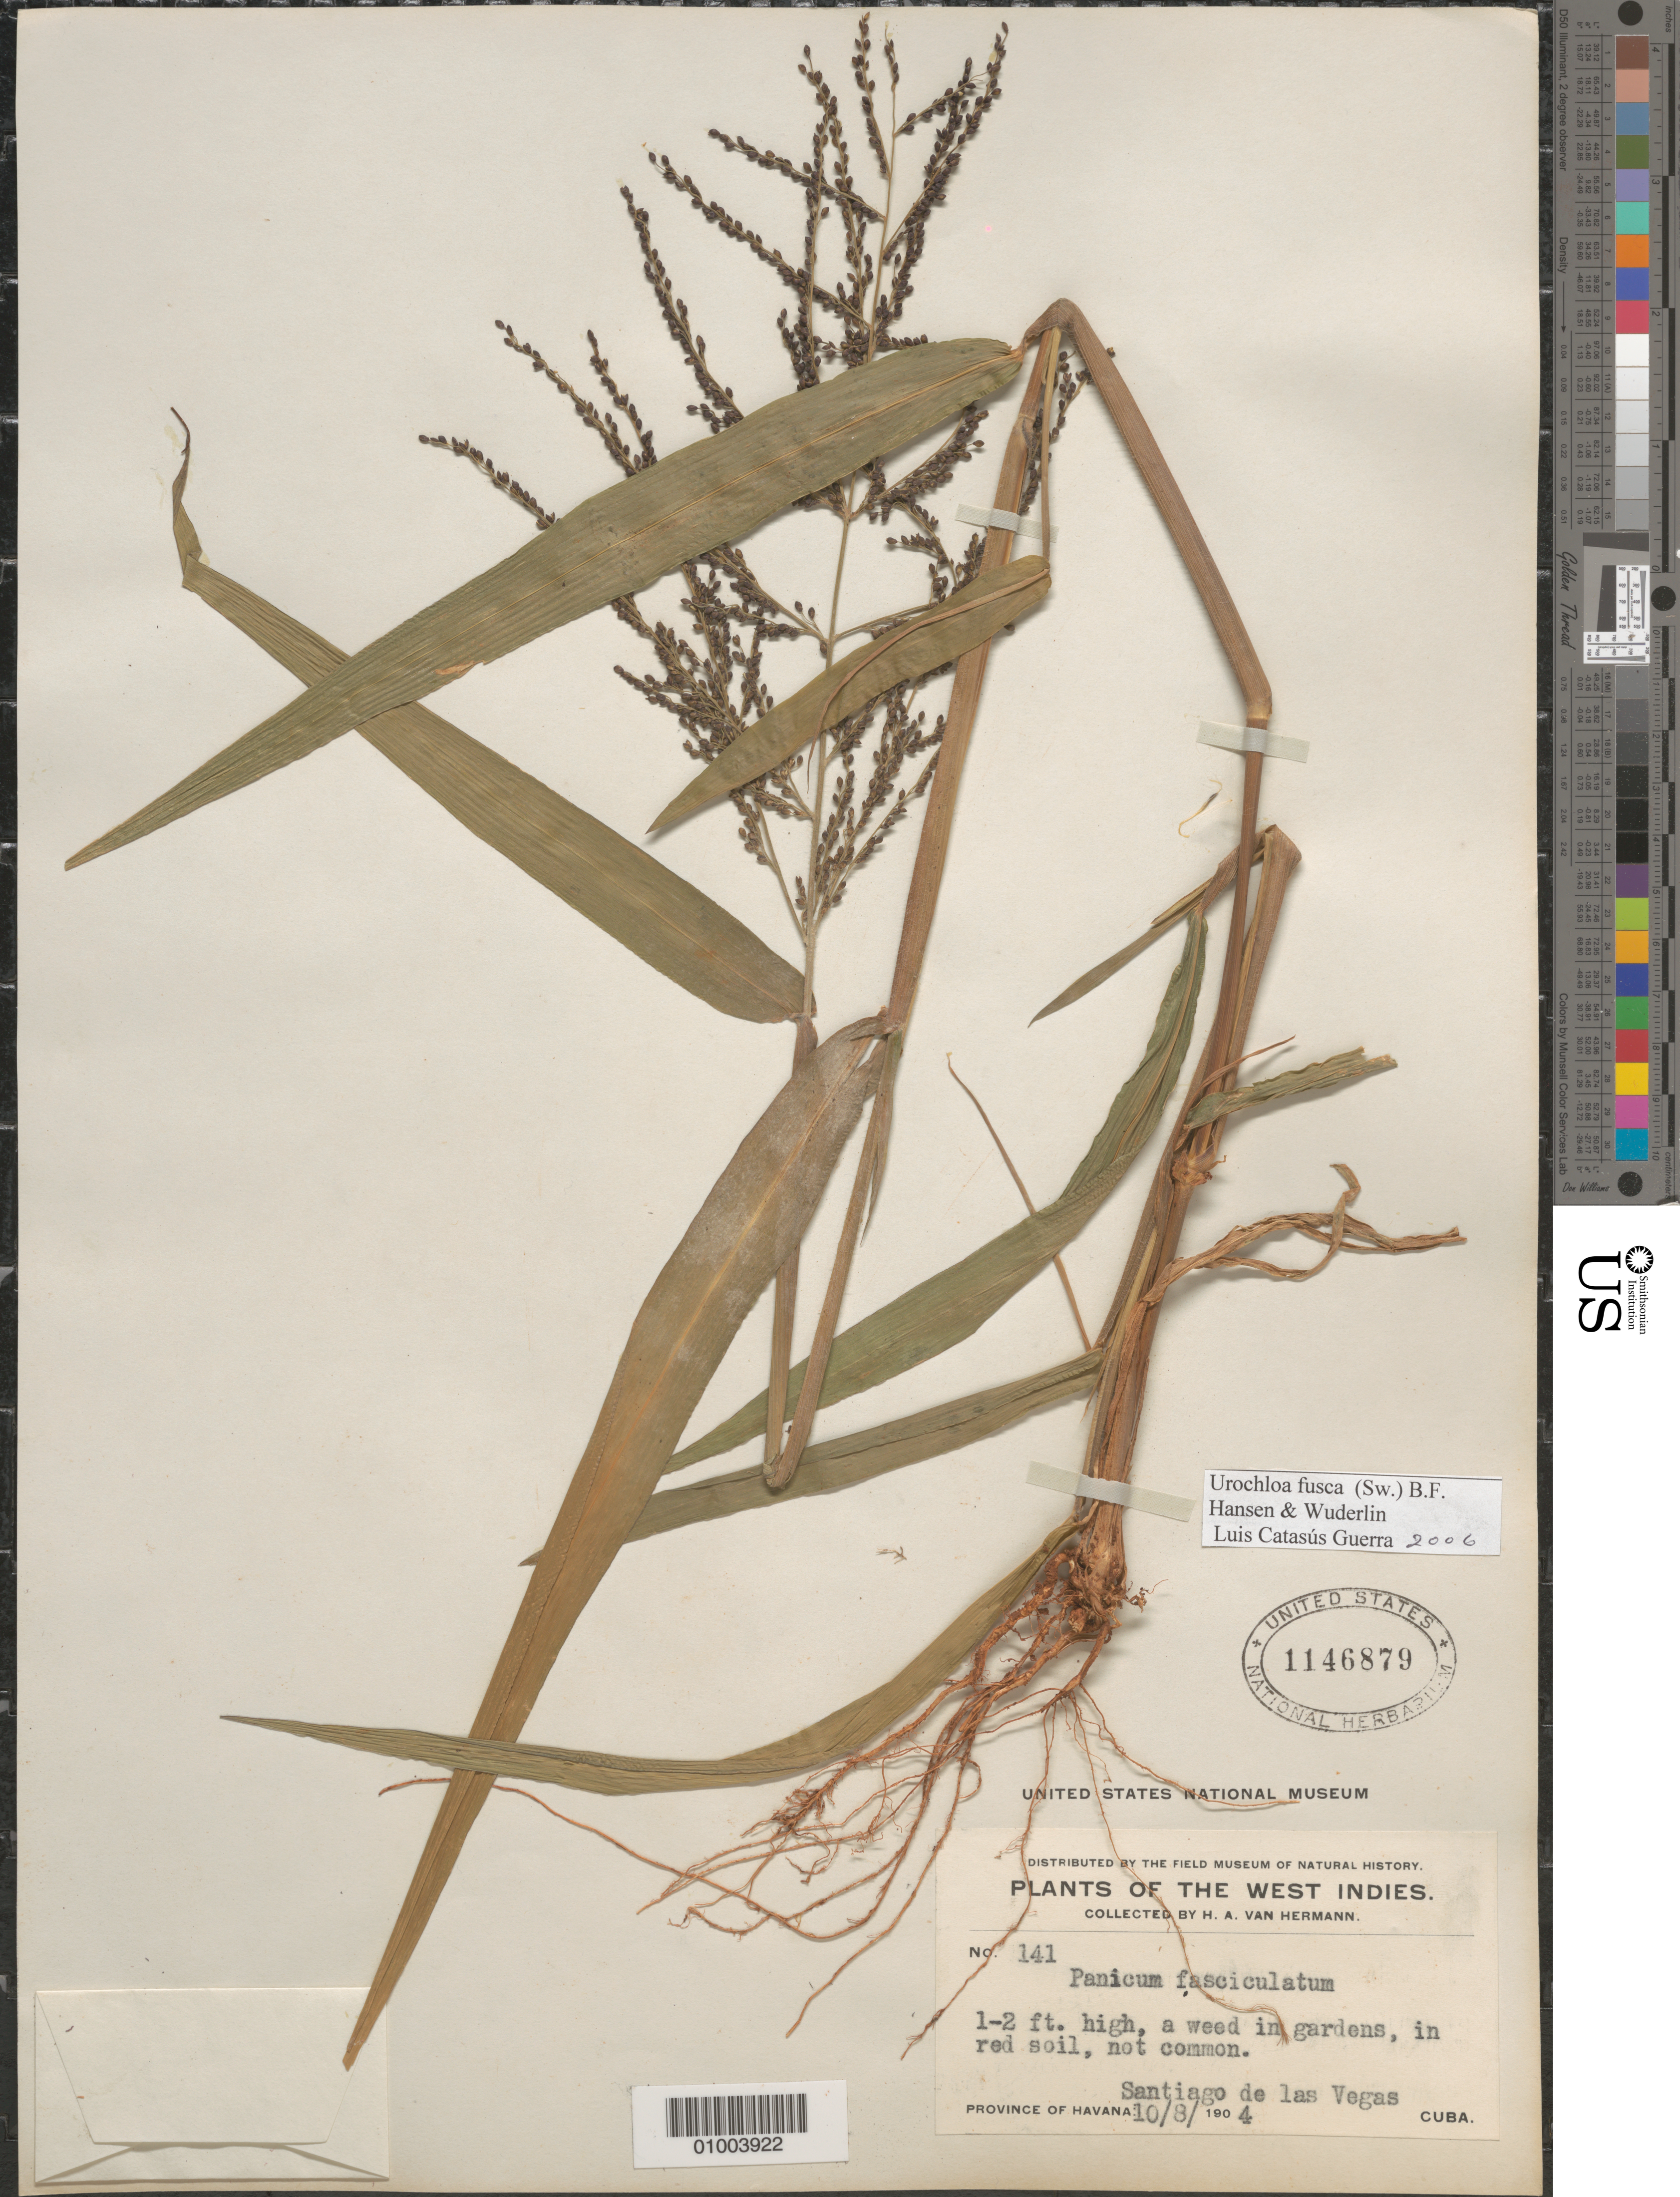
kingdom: Plantae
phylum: Tracheophyta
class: Liliopsida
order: Poales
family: Poaceae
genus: Urochloa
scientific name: Urochloa fusca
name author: (Sw.) B.F. Hansen & Wunderlin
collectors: H. A. Van Hermann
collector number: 141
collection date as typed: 10 Aug 1904 or 08 Oct 1904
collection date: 1904-08-10 or 1904-10-08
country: Cuba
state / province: La Habana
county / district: Municipio Boyeros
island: Cuba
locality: Santiago de las vegas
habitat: In gardens, in red soil, not common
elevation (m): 97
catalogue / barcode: US 1146879